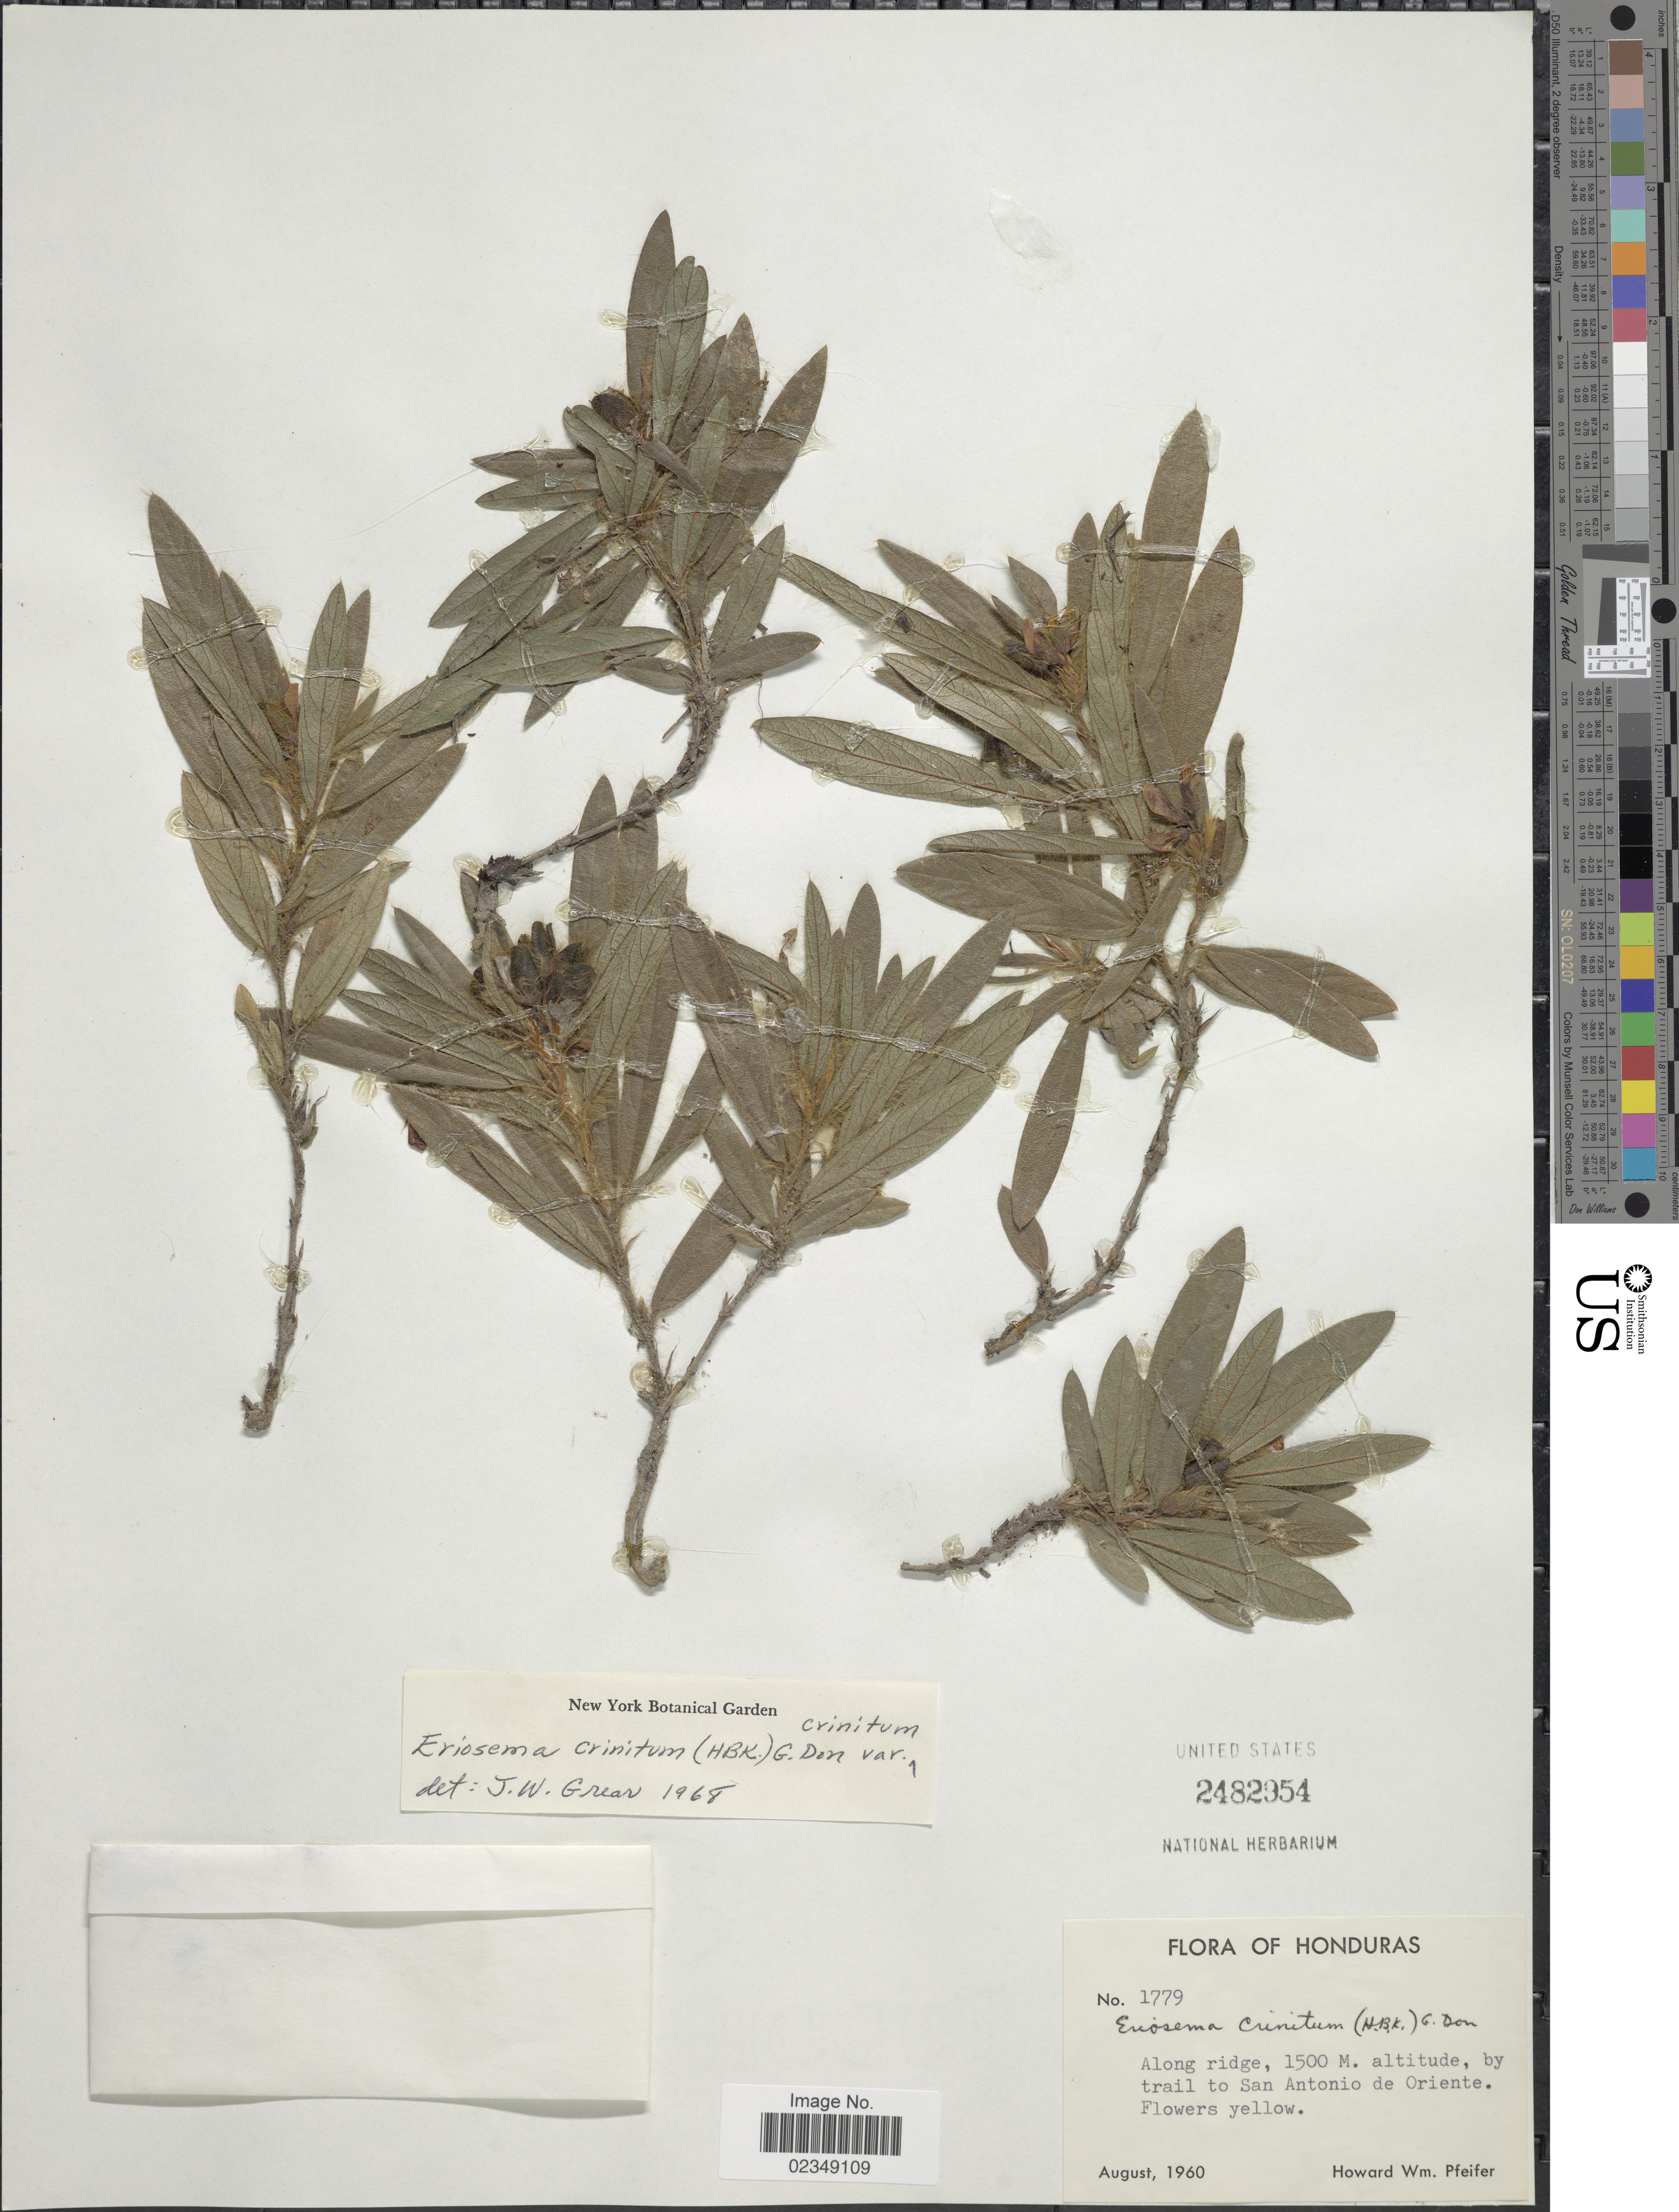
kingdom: Plantae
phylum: Tracheophyta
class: Magnoliopsida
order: Fabales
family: Fabaceae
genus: Eriosema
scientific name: Eriosema crinitum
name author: (Kunth) G. Don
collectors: H. W. Pfeifer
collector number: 1779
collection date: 1960-08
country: Honduras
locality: Alonfg ridge, by trail to San Antonio de Oriente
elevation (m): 1500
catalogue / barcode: US 2482954